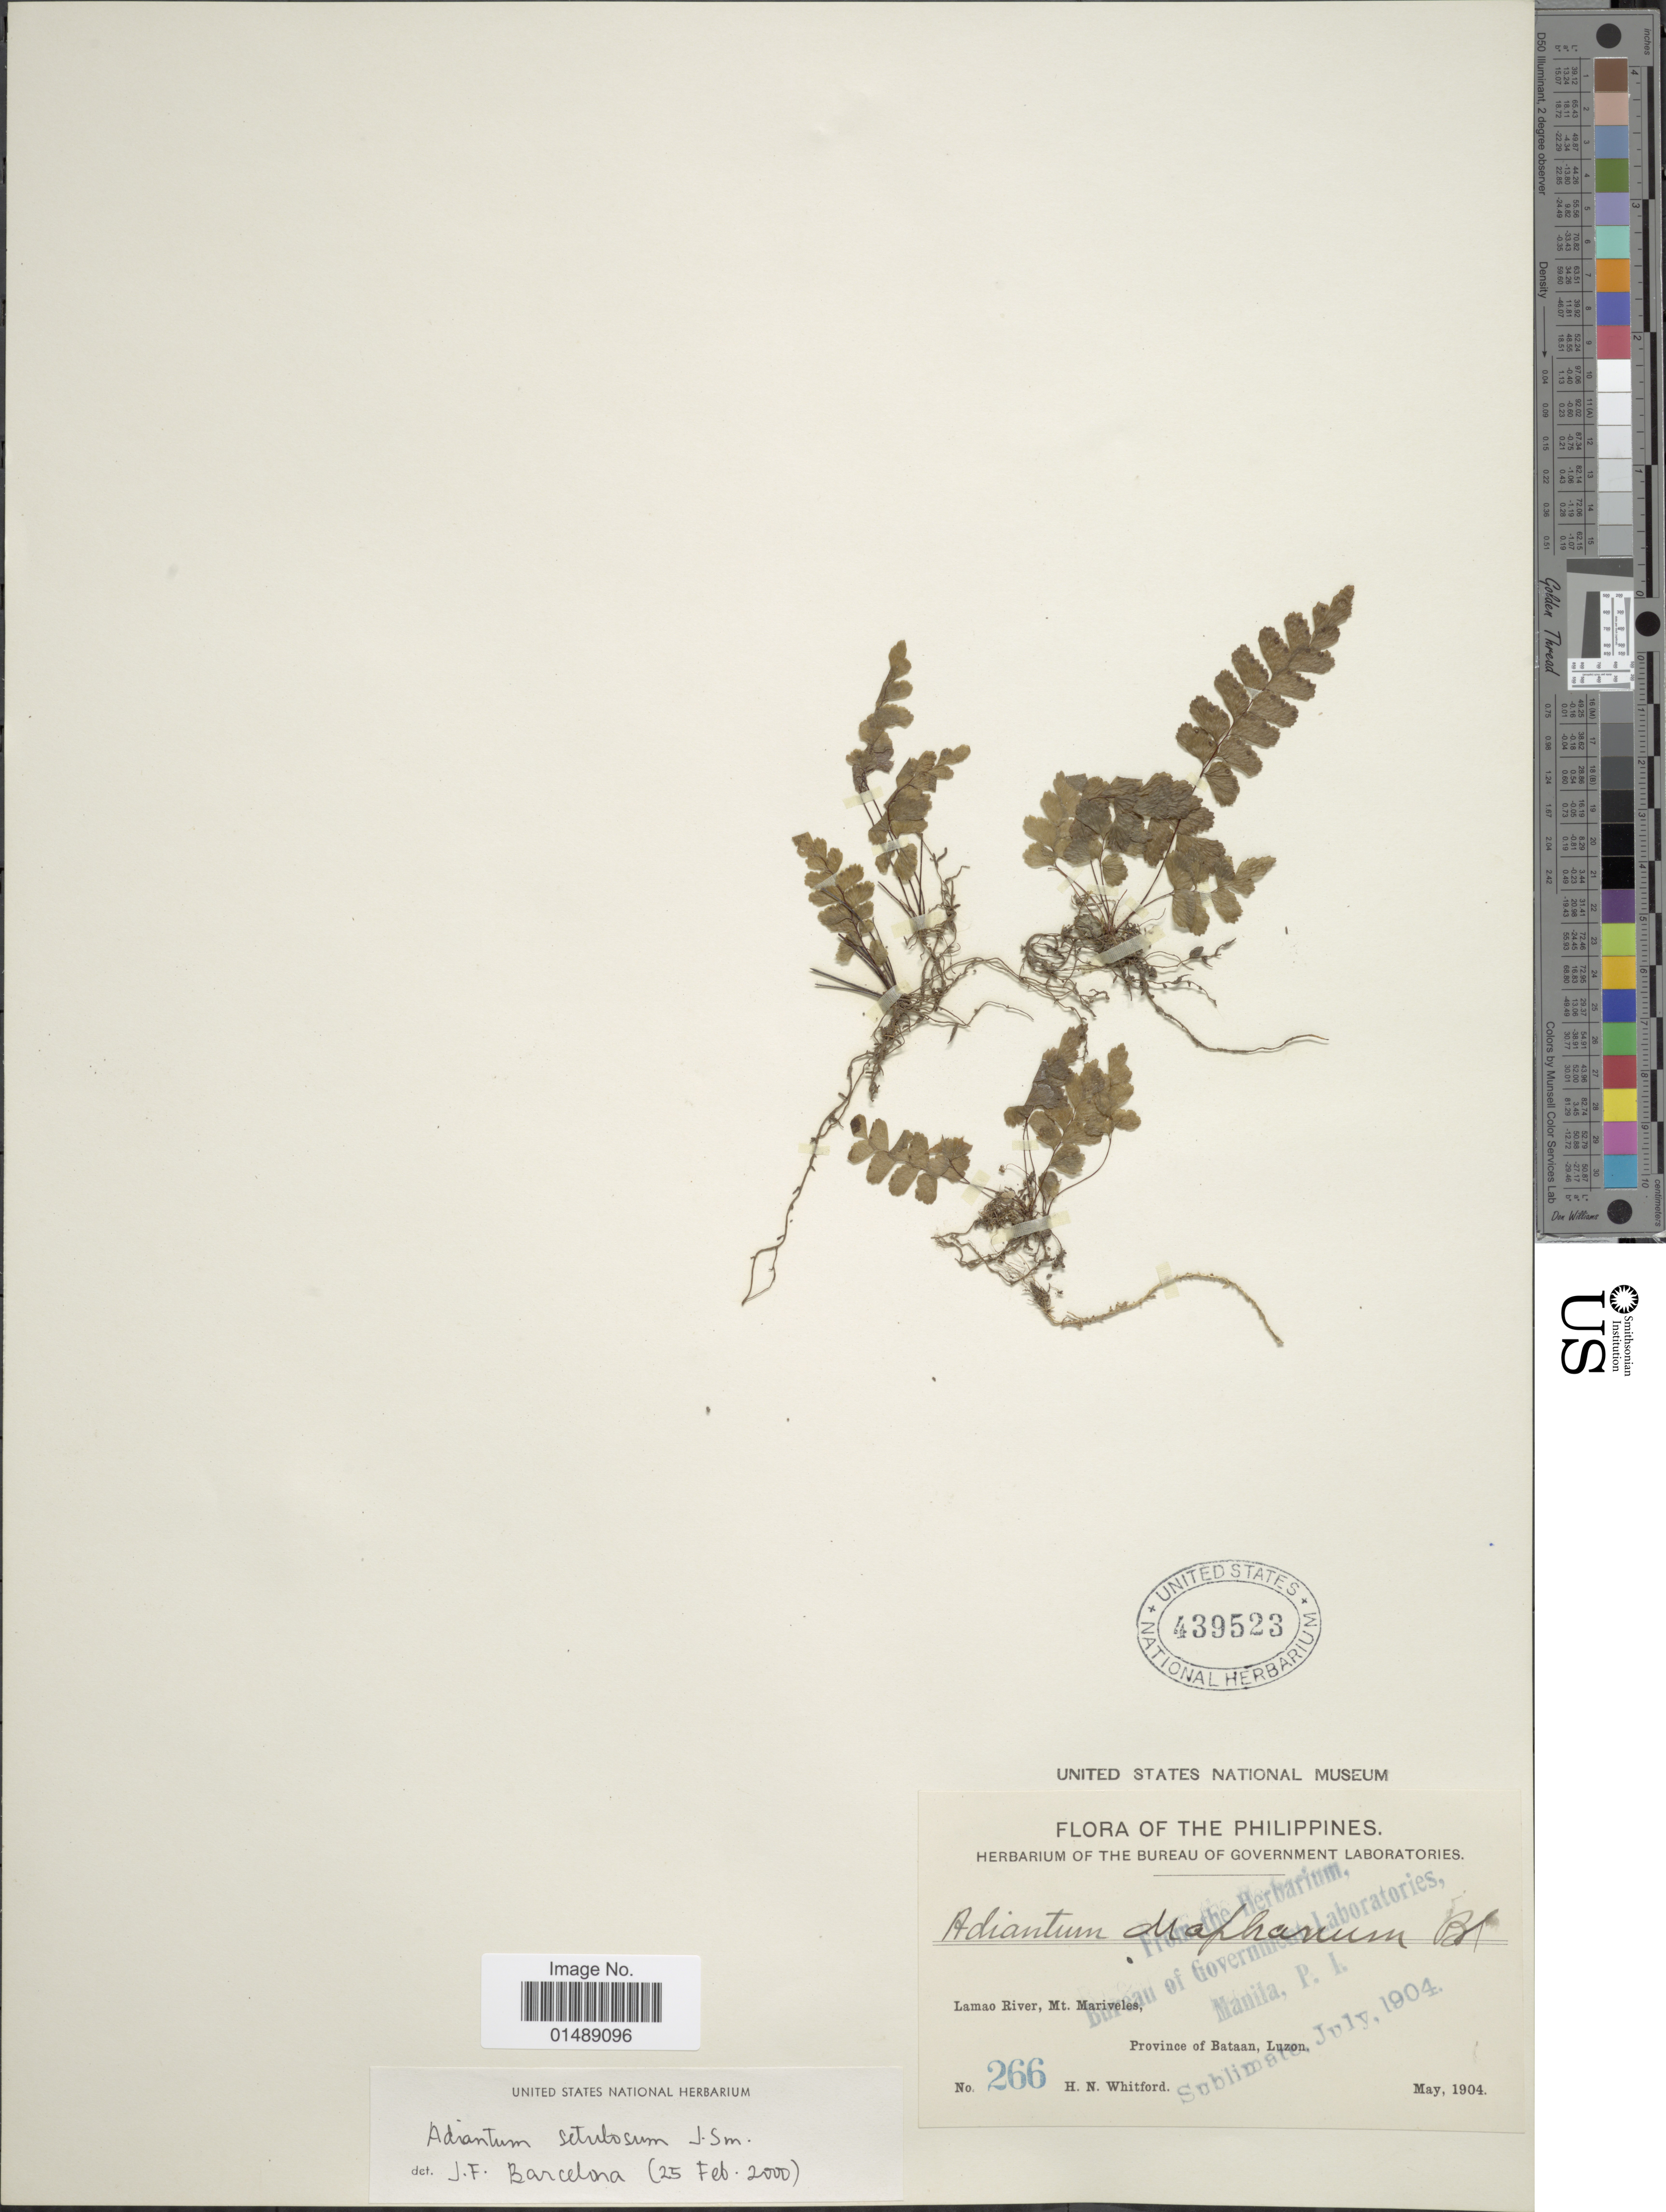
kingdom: Plantae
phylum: Tracheophyta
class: Polypodiopsida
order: Polypodiales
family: Pteridaceae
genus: Adiantum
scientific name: Adiantum setulosum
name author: J. Sm.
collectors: H. N. Whitford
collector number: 266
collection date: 1904-05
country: Philippines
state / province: Cagayan Valley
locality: Lamao River, Mt. Mariveles, Province of Bataan, Luzon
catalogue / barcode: US 439523